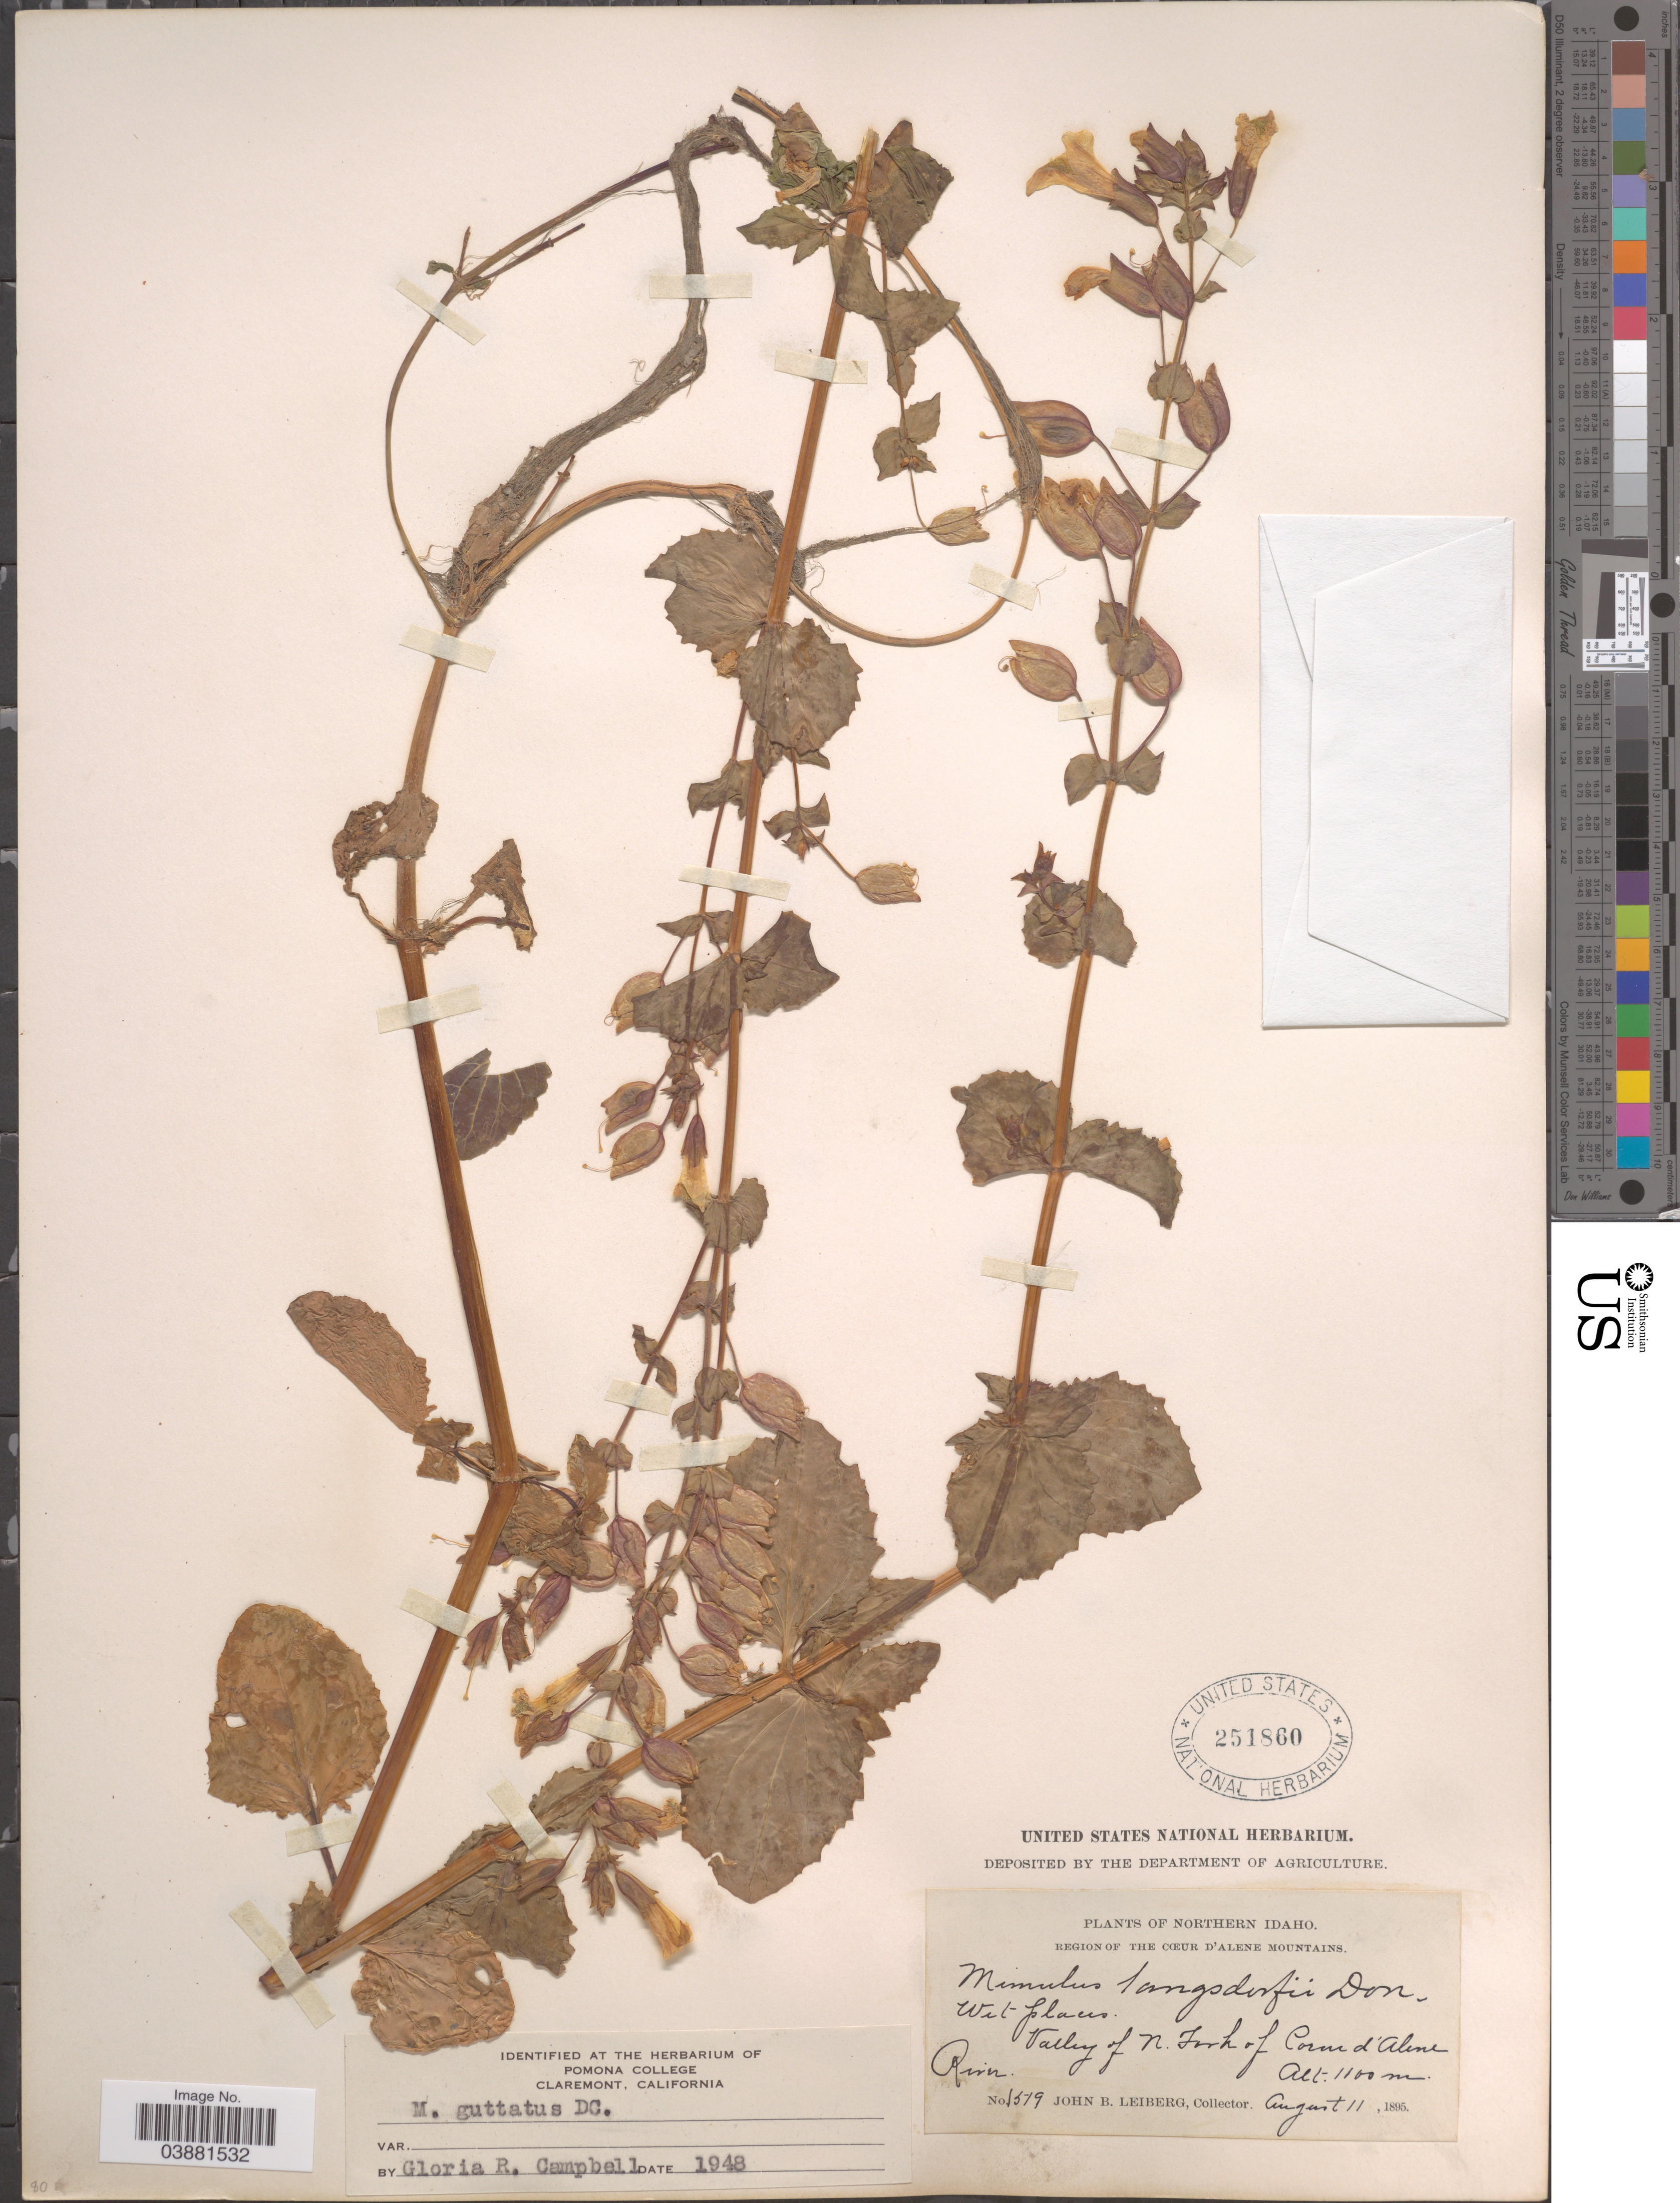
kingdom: Plantae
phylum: Tracheophyta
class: Magnoliopsida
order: Lamiales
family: Phrymaceae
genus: Mimulus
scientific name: Mimulus guttatus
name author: DC.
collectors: J. B. Leiberg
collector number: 1519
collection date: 1895-08-11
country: United States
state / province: Idaho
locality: Northern Idaho. Region of the Coeur d'Alene Mountains. Valley of N. Fork of Coeur d'Alene.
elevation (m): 1100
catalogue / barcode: US 251860